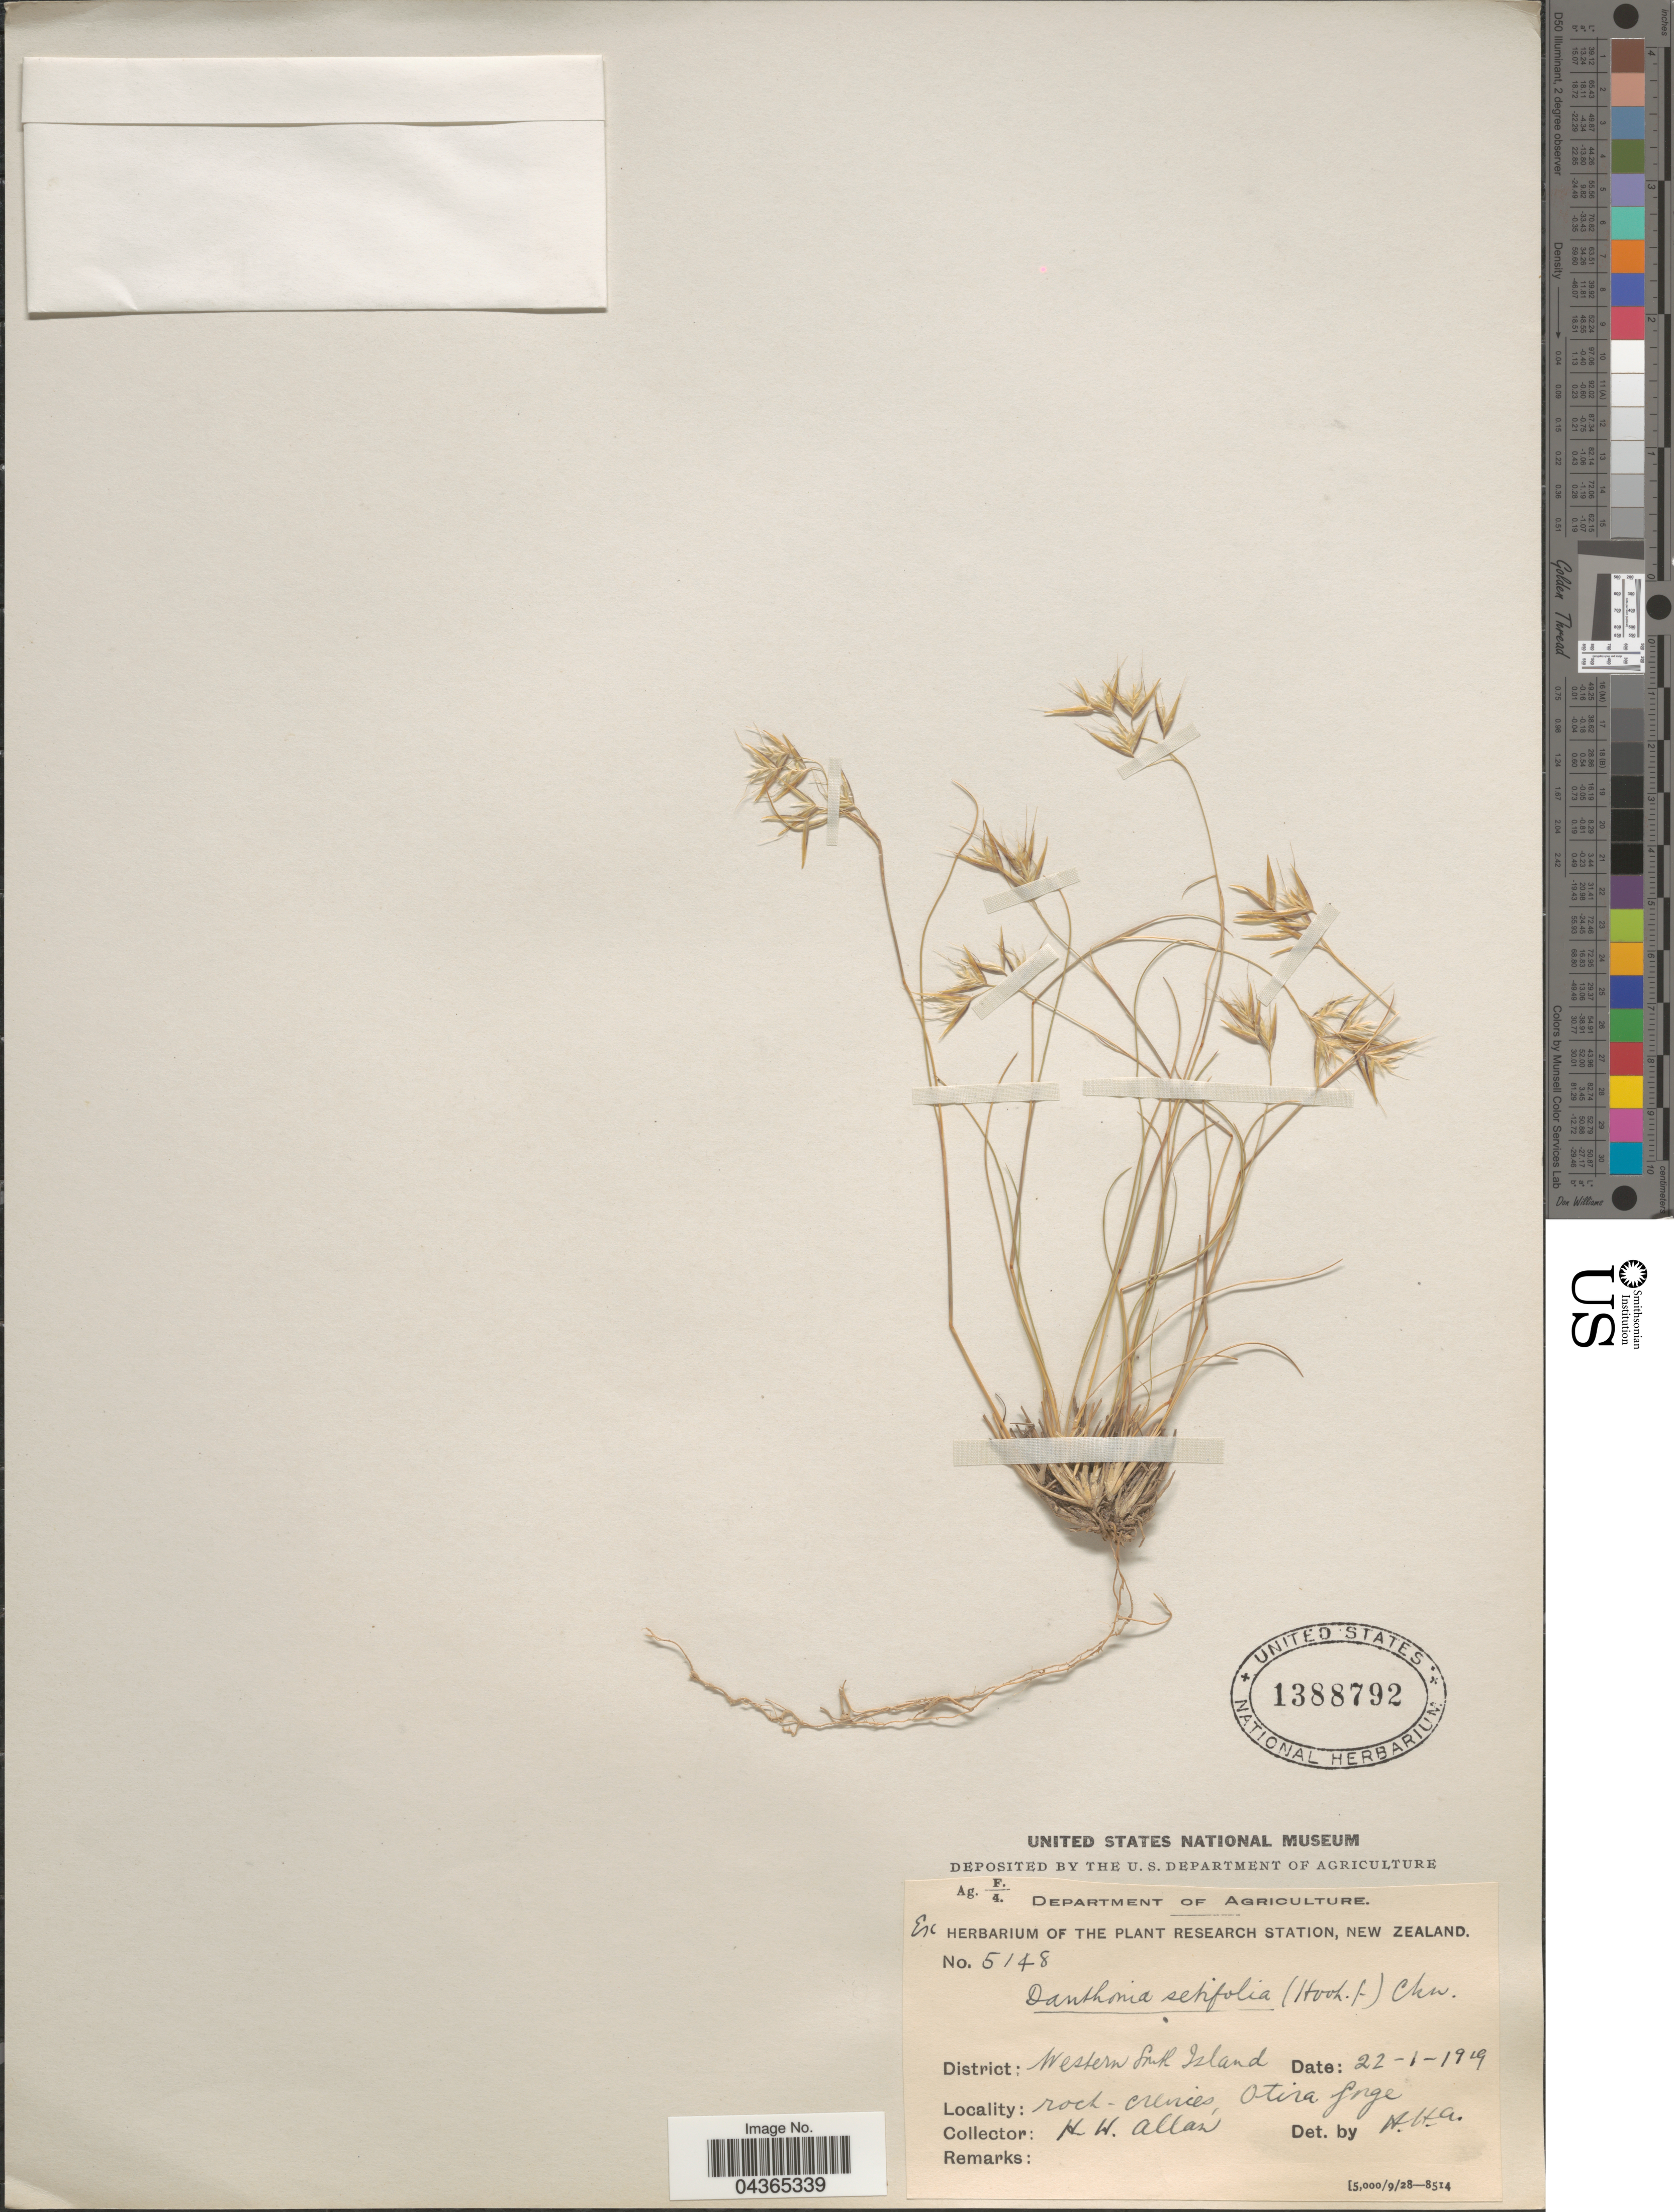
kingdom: Plantae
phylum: Tracheophyta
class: Liliopsida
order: Poales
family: Poaceae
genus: Rytidosperma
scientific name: Rytidosperma setifolium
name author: (Hook. f.) Connor & Edgar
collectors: H. Allan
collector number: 5148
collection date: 1919-01-22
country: New Zealand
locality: District: Western South Island. Rock crevices, Otira Gorge.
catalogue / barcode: US 1388792